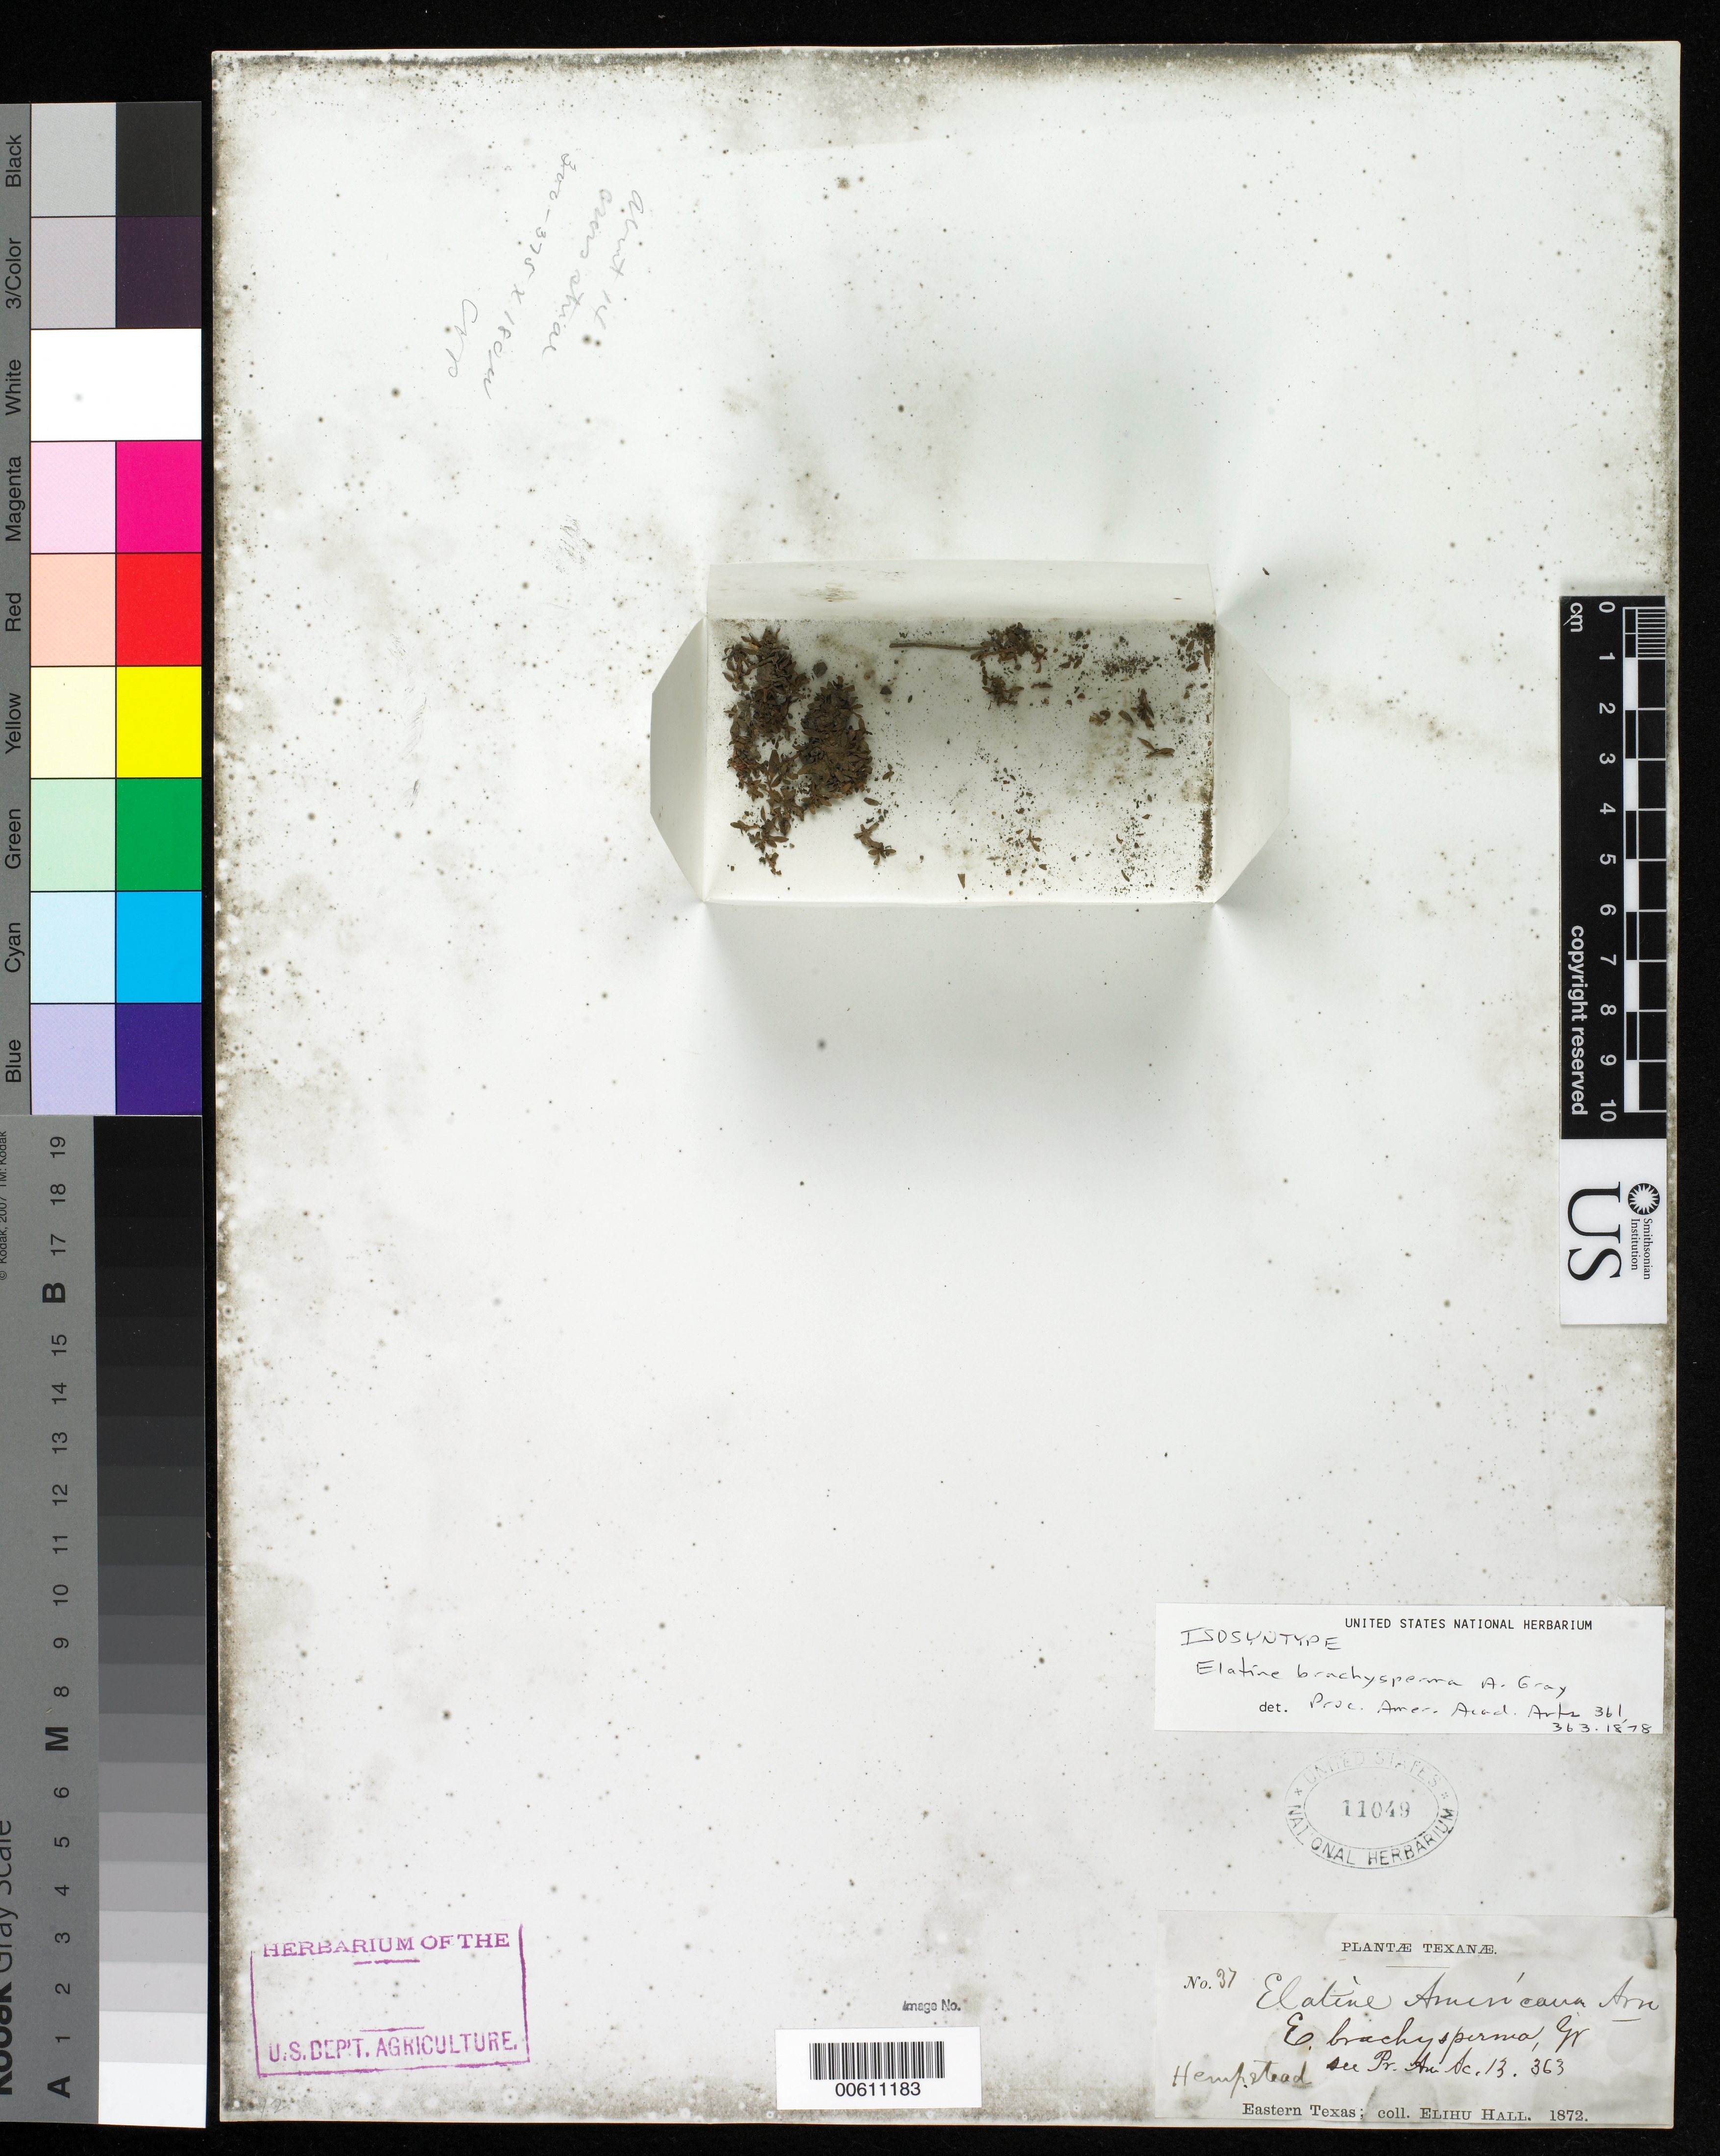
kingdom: Plantae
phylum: Tracheophyta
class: Magnoliopsida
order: Malpighiales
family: Elatinaceae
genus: Elatine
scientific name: Elatine brachysperma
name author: A. Gray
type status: Isosyntype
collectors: E. Hall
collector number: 37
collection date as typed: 1872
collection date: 1872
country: United States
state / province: Texas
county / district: Waller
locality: Hempstead.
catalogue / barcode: US 11049